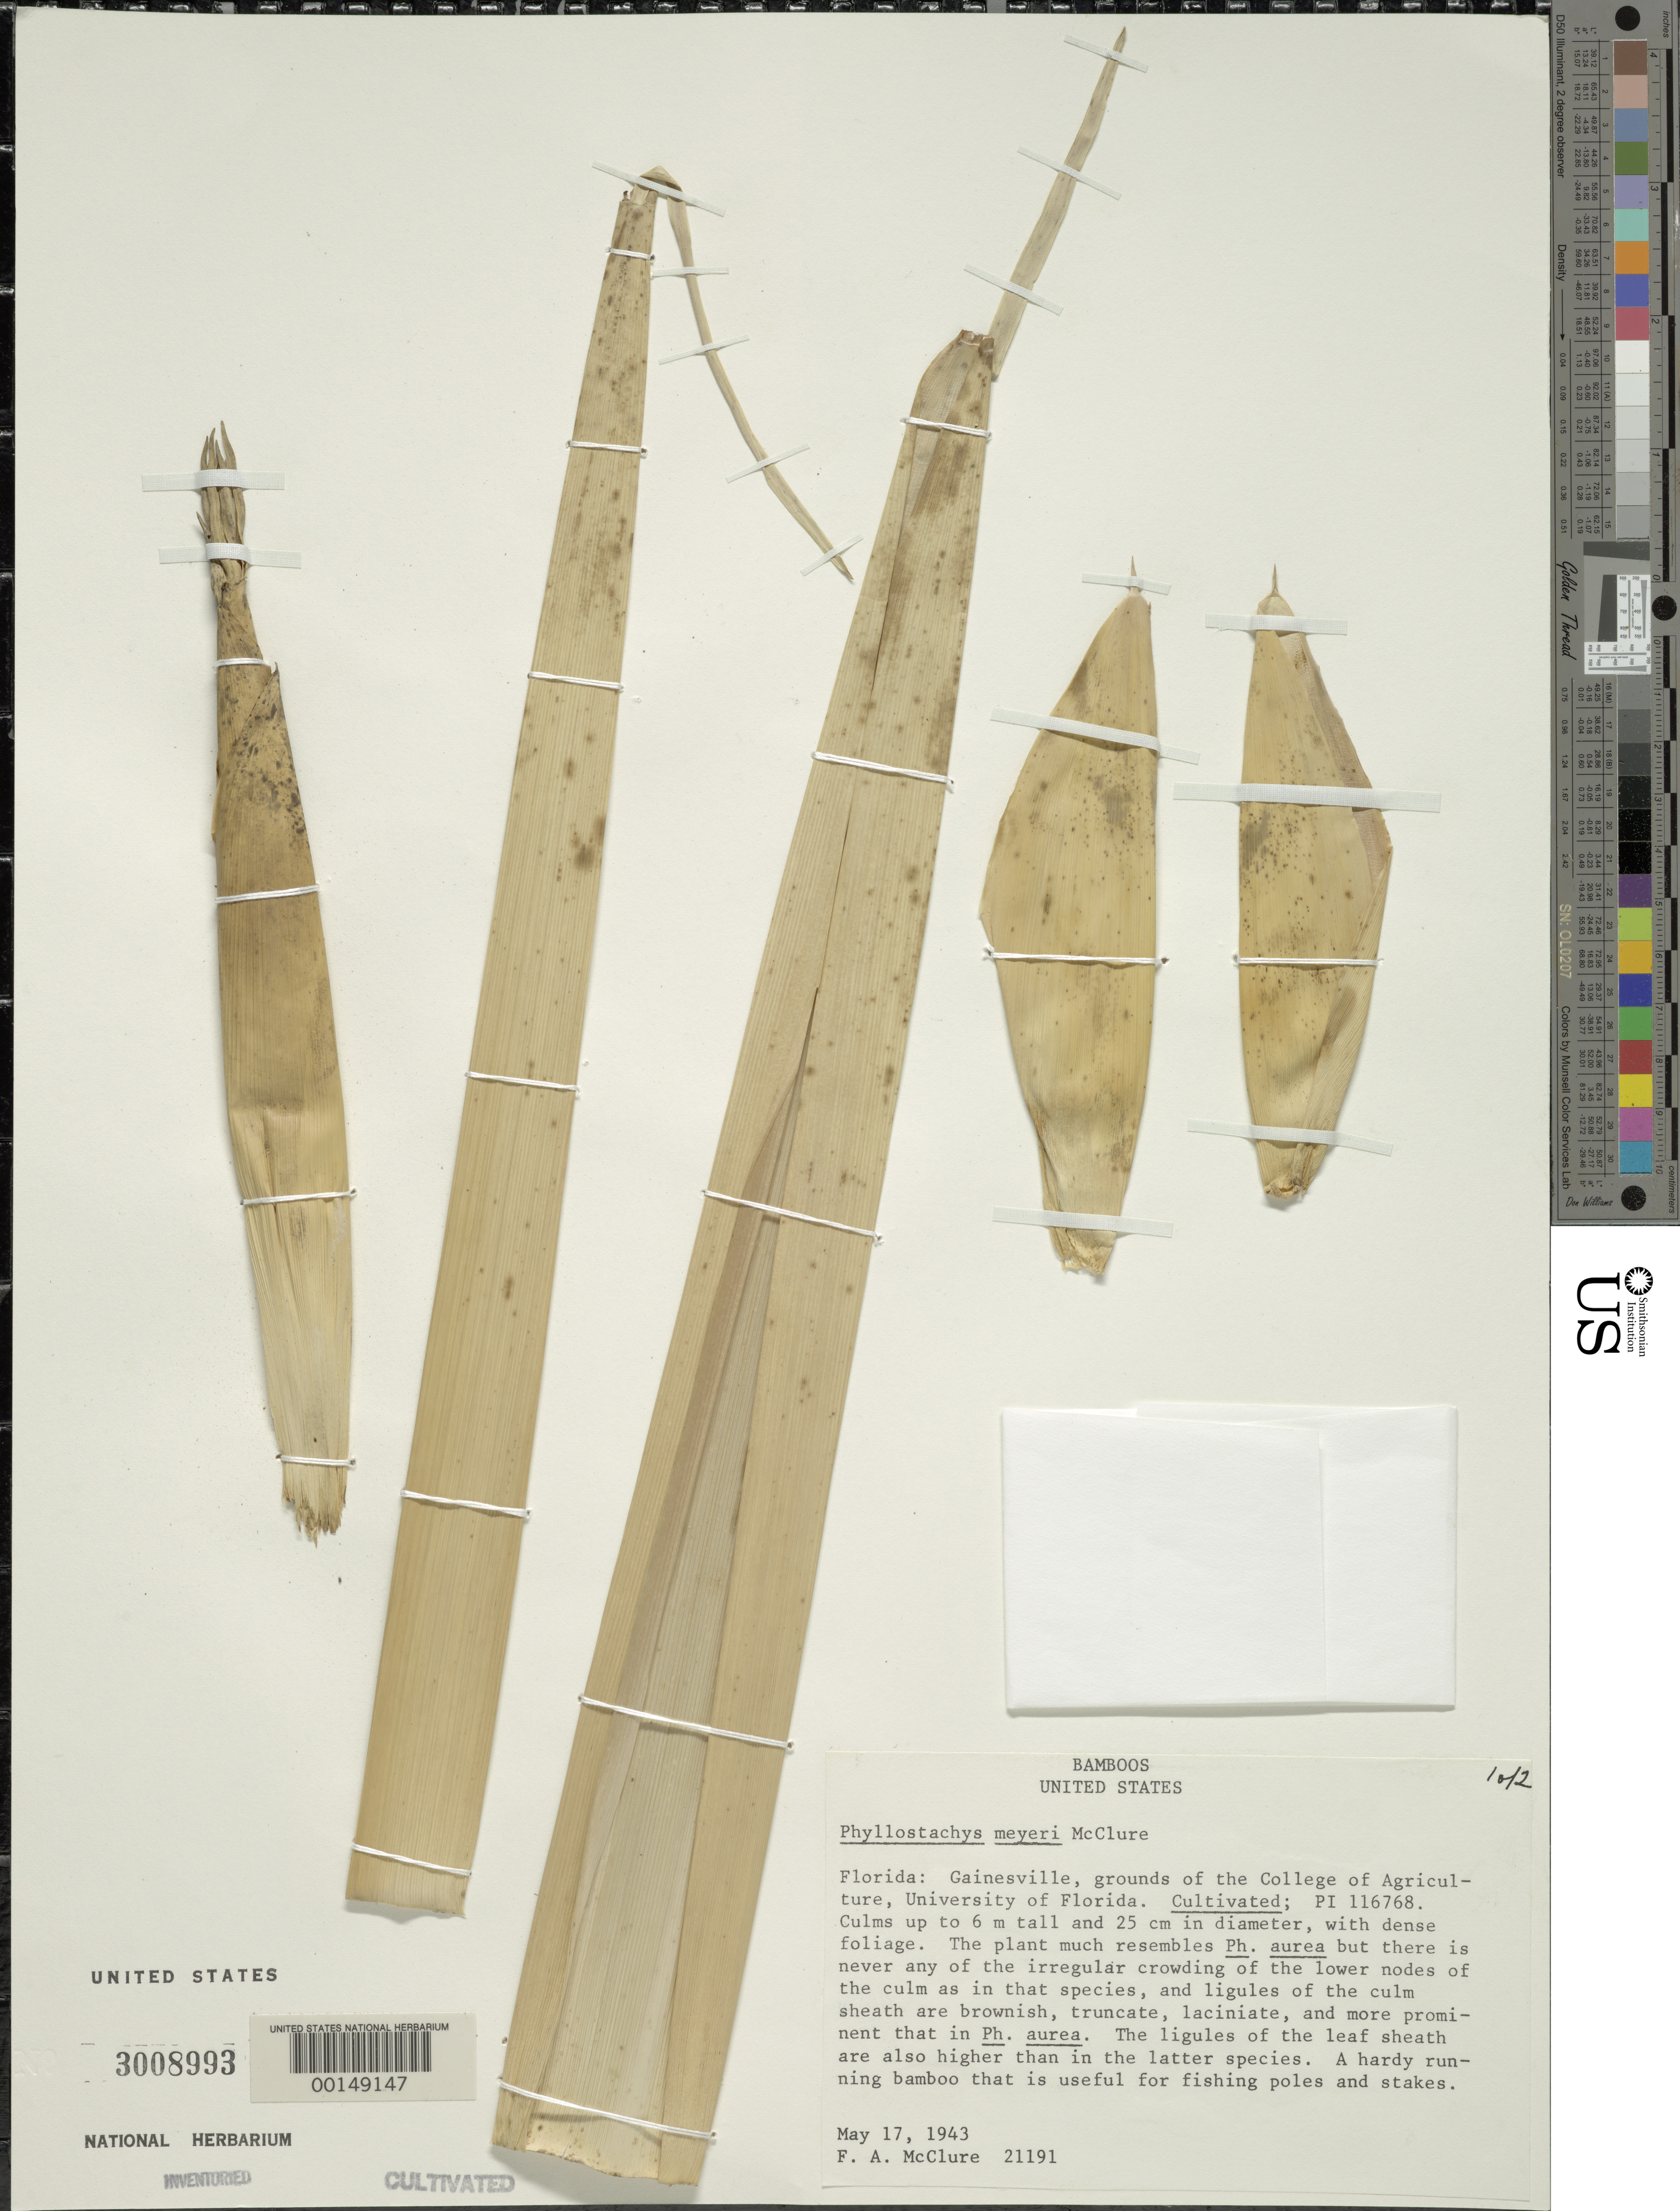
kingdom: Plantae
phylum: Tracheophyta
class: Liliopsida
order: Poales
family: Poaceae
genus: Phyllostachys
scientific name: Phyllostachys meyeri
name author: McClure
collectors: F. A. McClure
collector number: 21191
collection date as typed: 17 May 1943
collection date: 1943-05-17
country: United States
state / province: Florida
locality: Gainesville, university of florida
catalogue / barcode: US 3008993